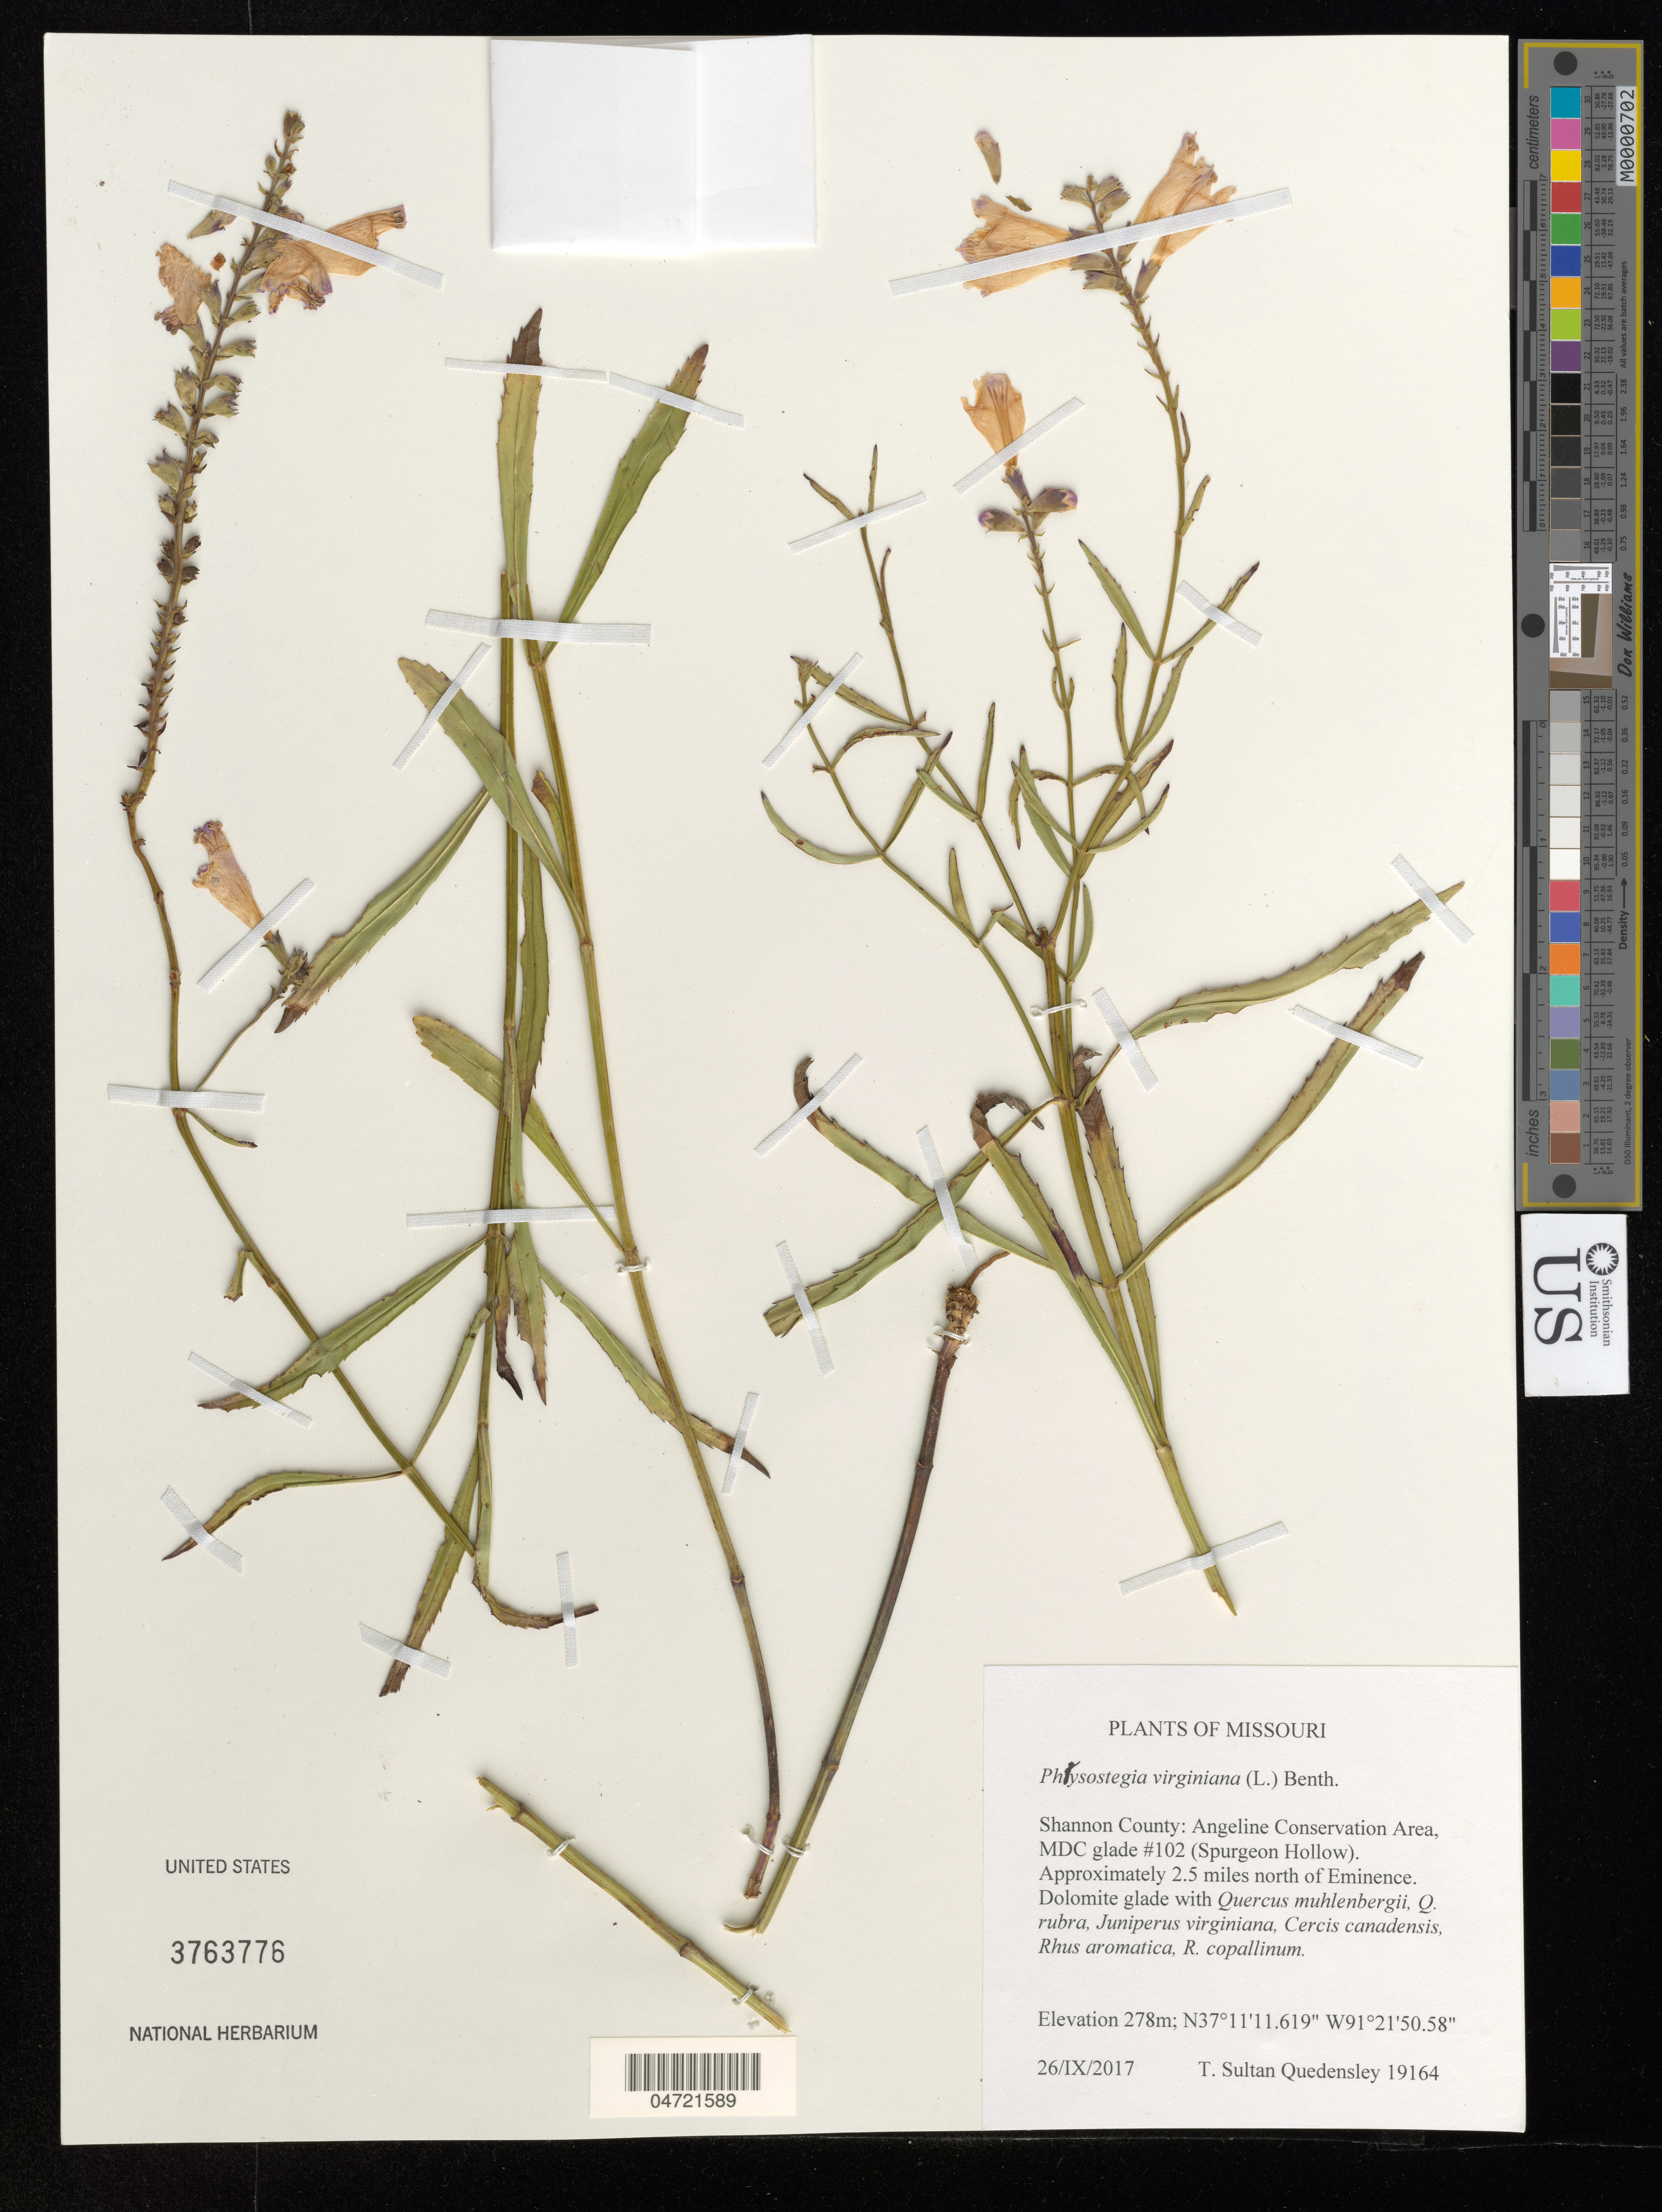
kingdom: Plantae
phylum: Tracheophyta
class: Magnoliopsida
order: Lamiales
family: Lamiaceae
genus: Physostegia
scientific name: Physostegia virginiana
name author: (L.) Benth.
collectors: T. S. Quedensley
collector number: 19164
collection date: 2017-09-26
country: United States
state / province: Missouri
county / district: Shannon County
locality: Angeline Conservation Area, MDC glade #102 (Spurgeon Hollow). Approx. 2.5 miles N of Eminence.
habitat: Dolomite glade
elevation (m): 278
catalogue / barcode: US 3763776